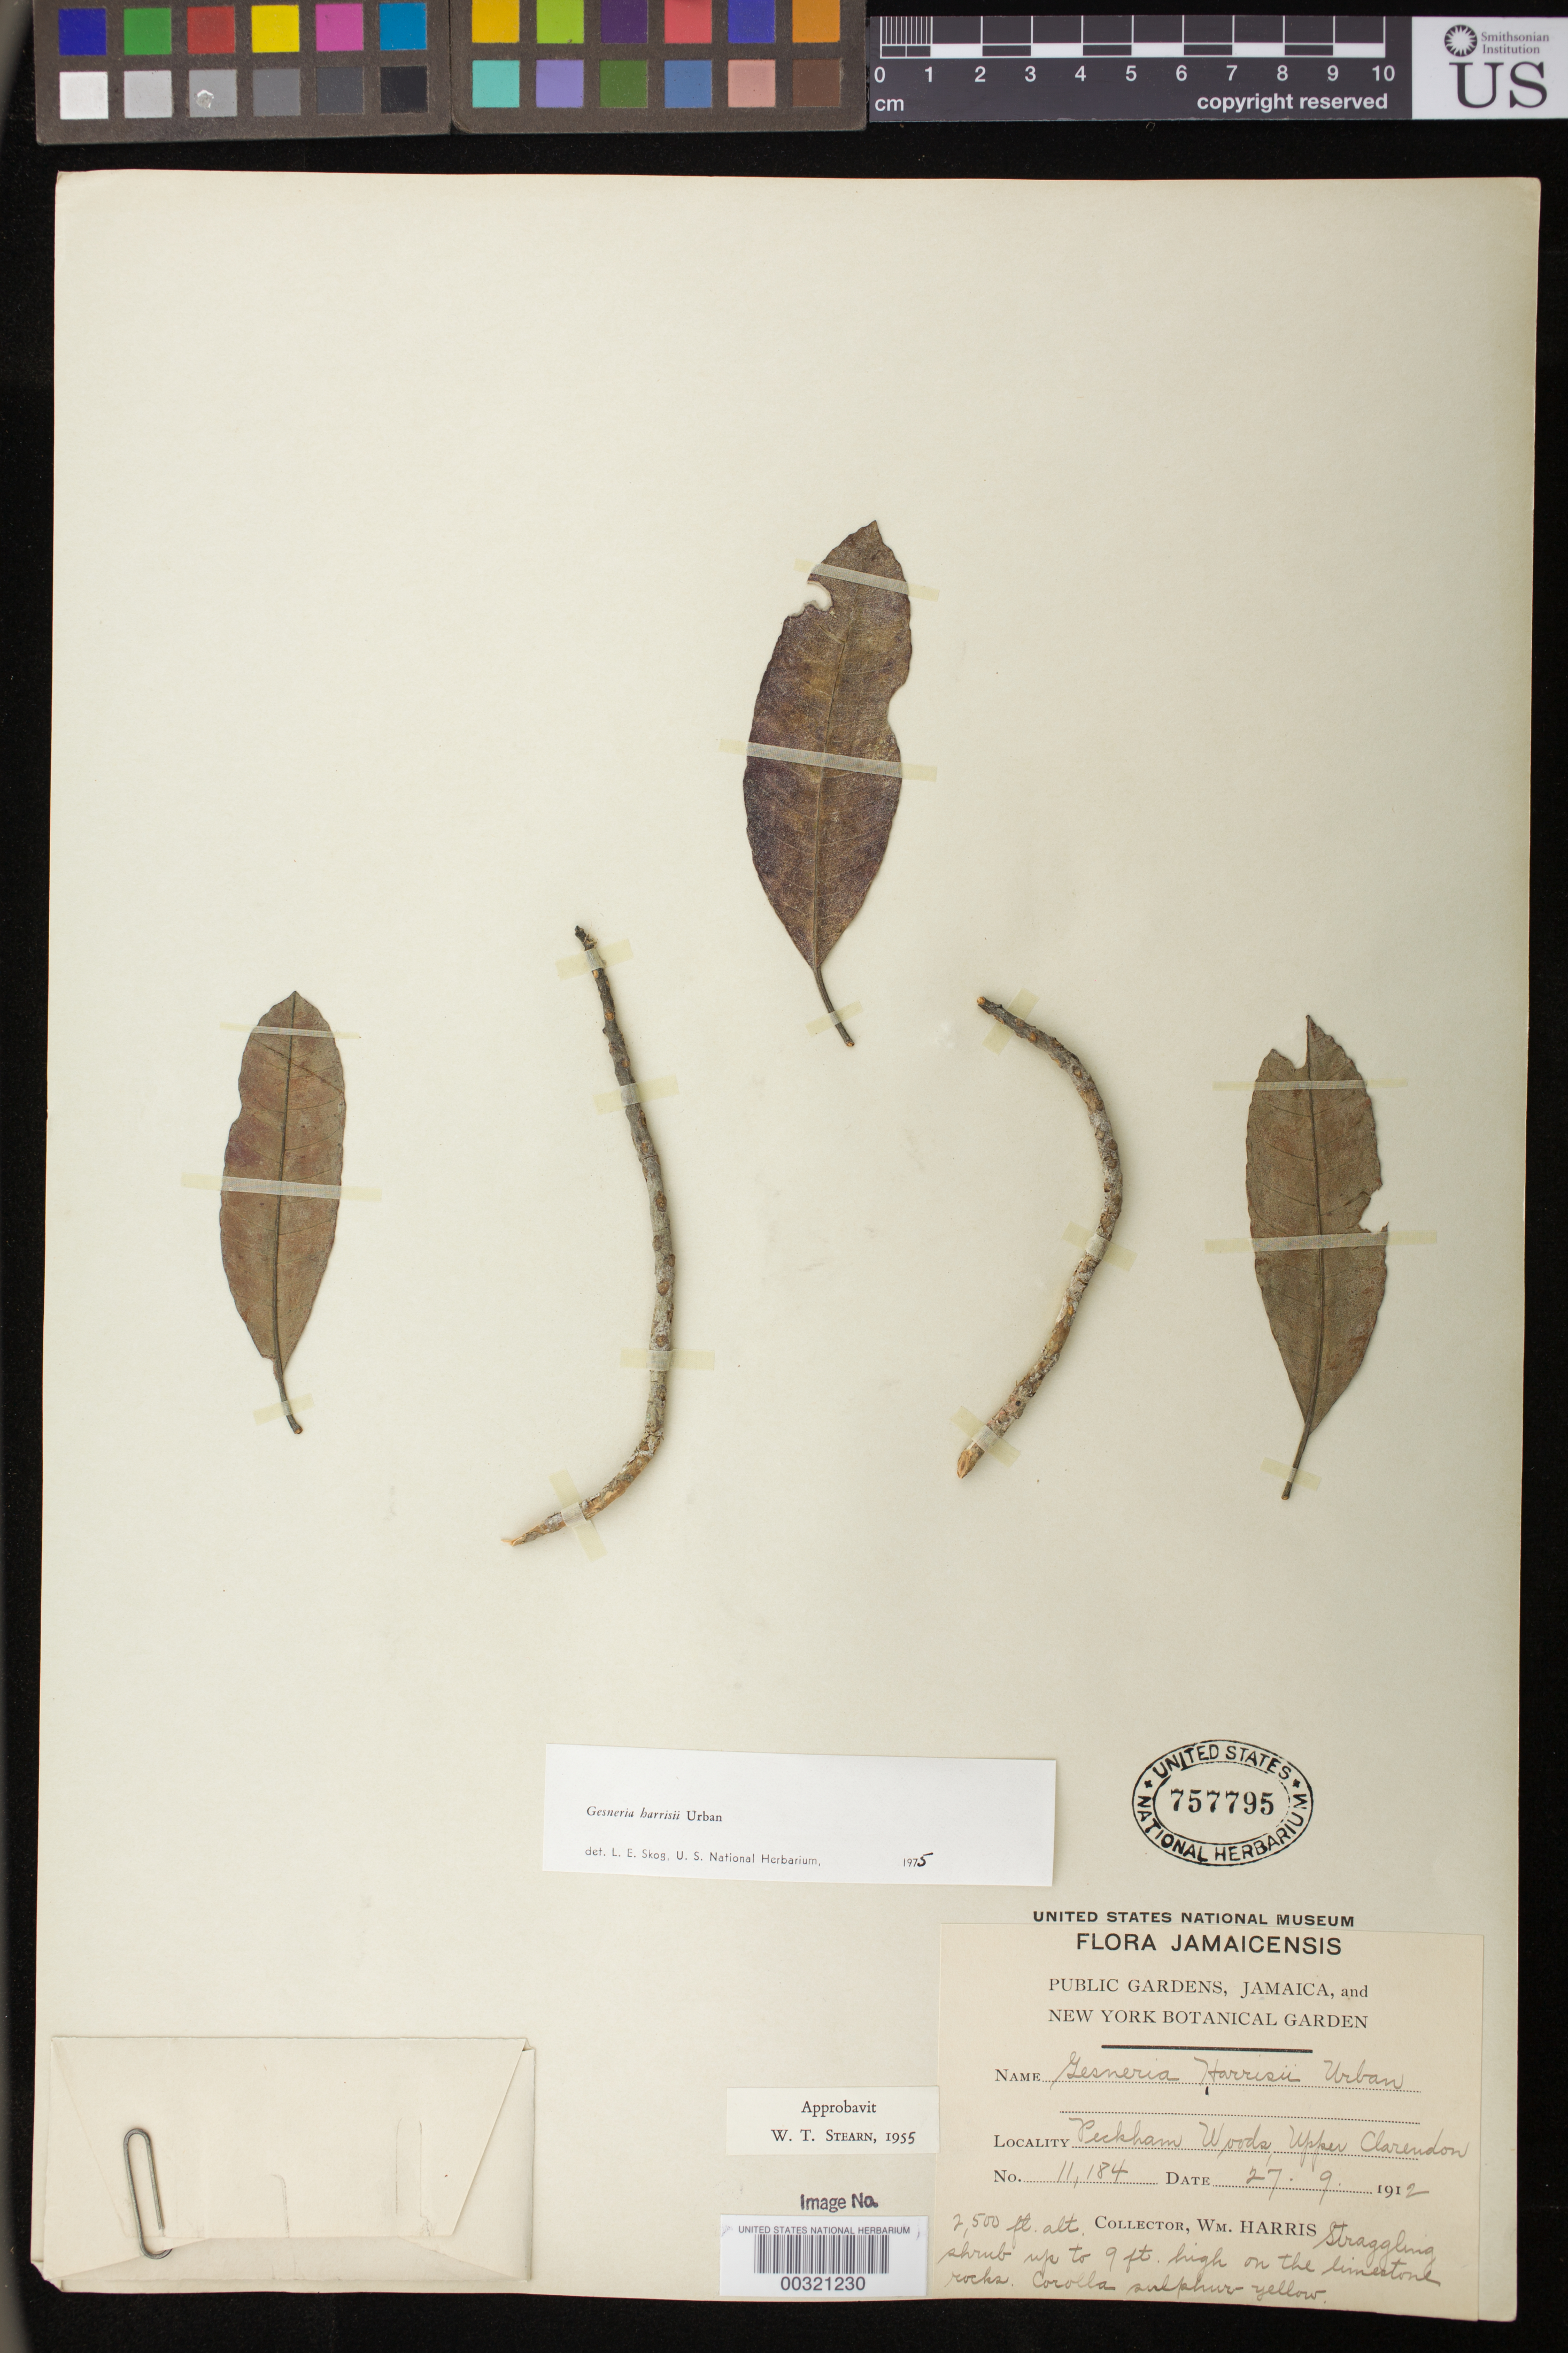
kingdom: Plantae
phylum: Tracheophyta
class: Magnoliopsida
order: Lamiales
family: Gesneriaceae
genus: Gesneria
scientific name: Gesneria harrisii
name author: Urb.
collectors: W. Harris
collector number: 11184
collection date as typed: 27 Sep 1912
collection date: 1912-09-27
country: Jamaica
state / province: Clarendon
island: Jamaica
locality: Peckham Woods, upper Clarendon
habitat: On limestone rocks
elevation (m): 762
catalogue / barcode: US 757795